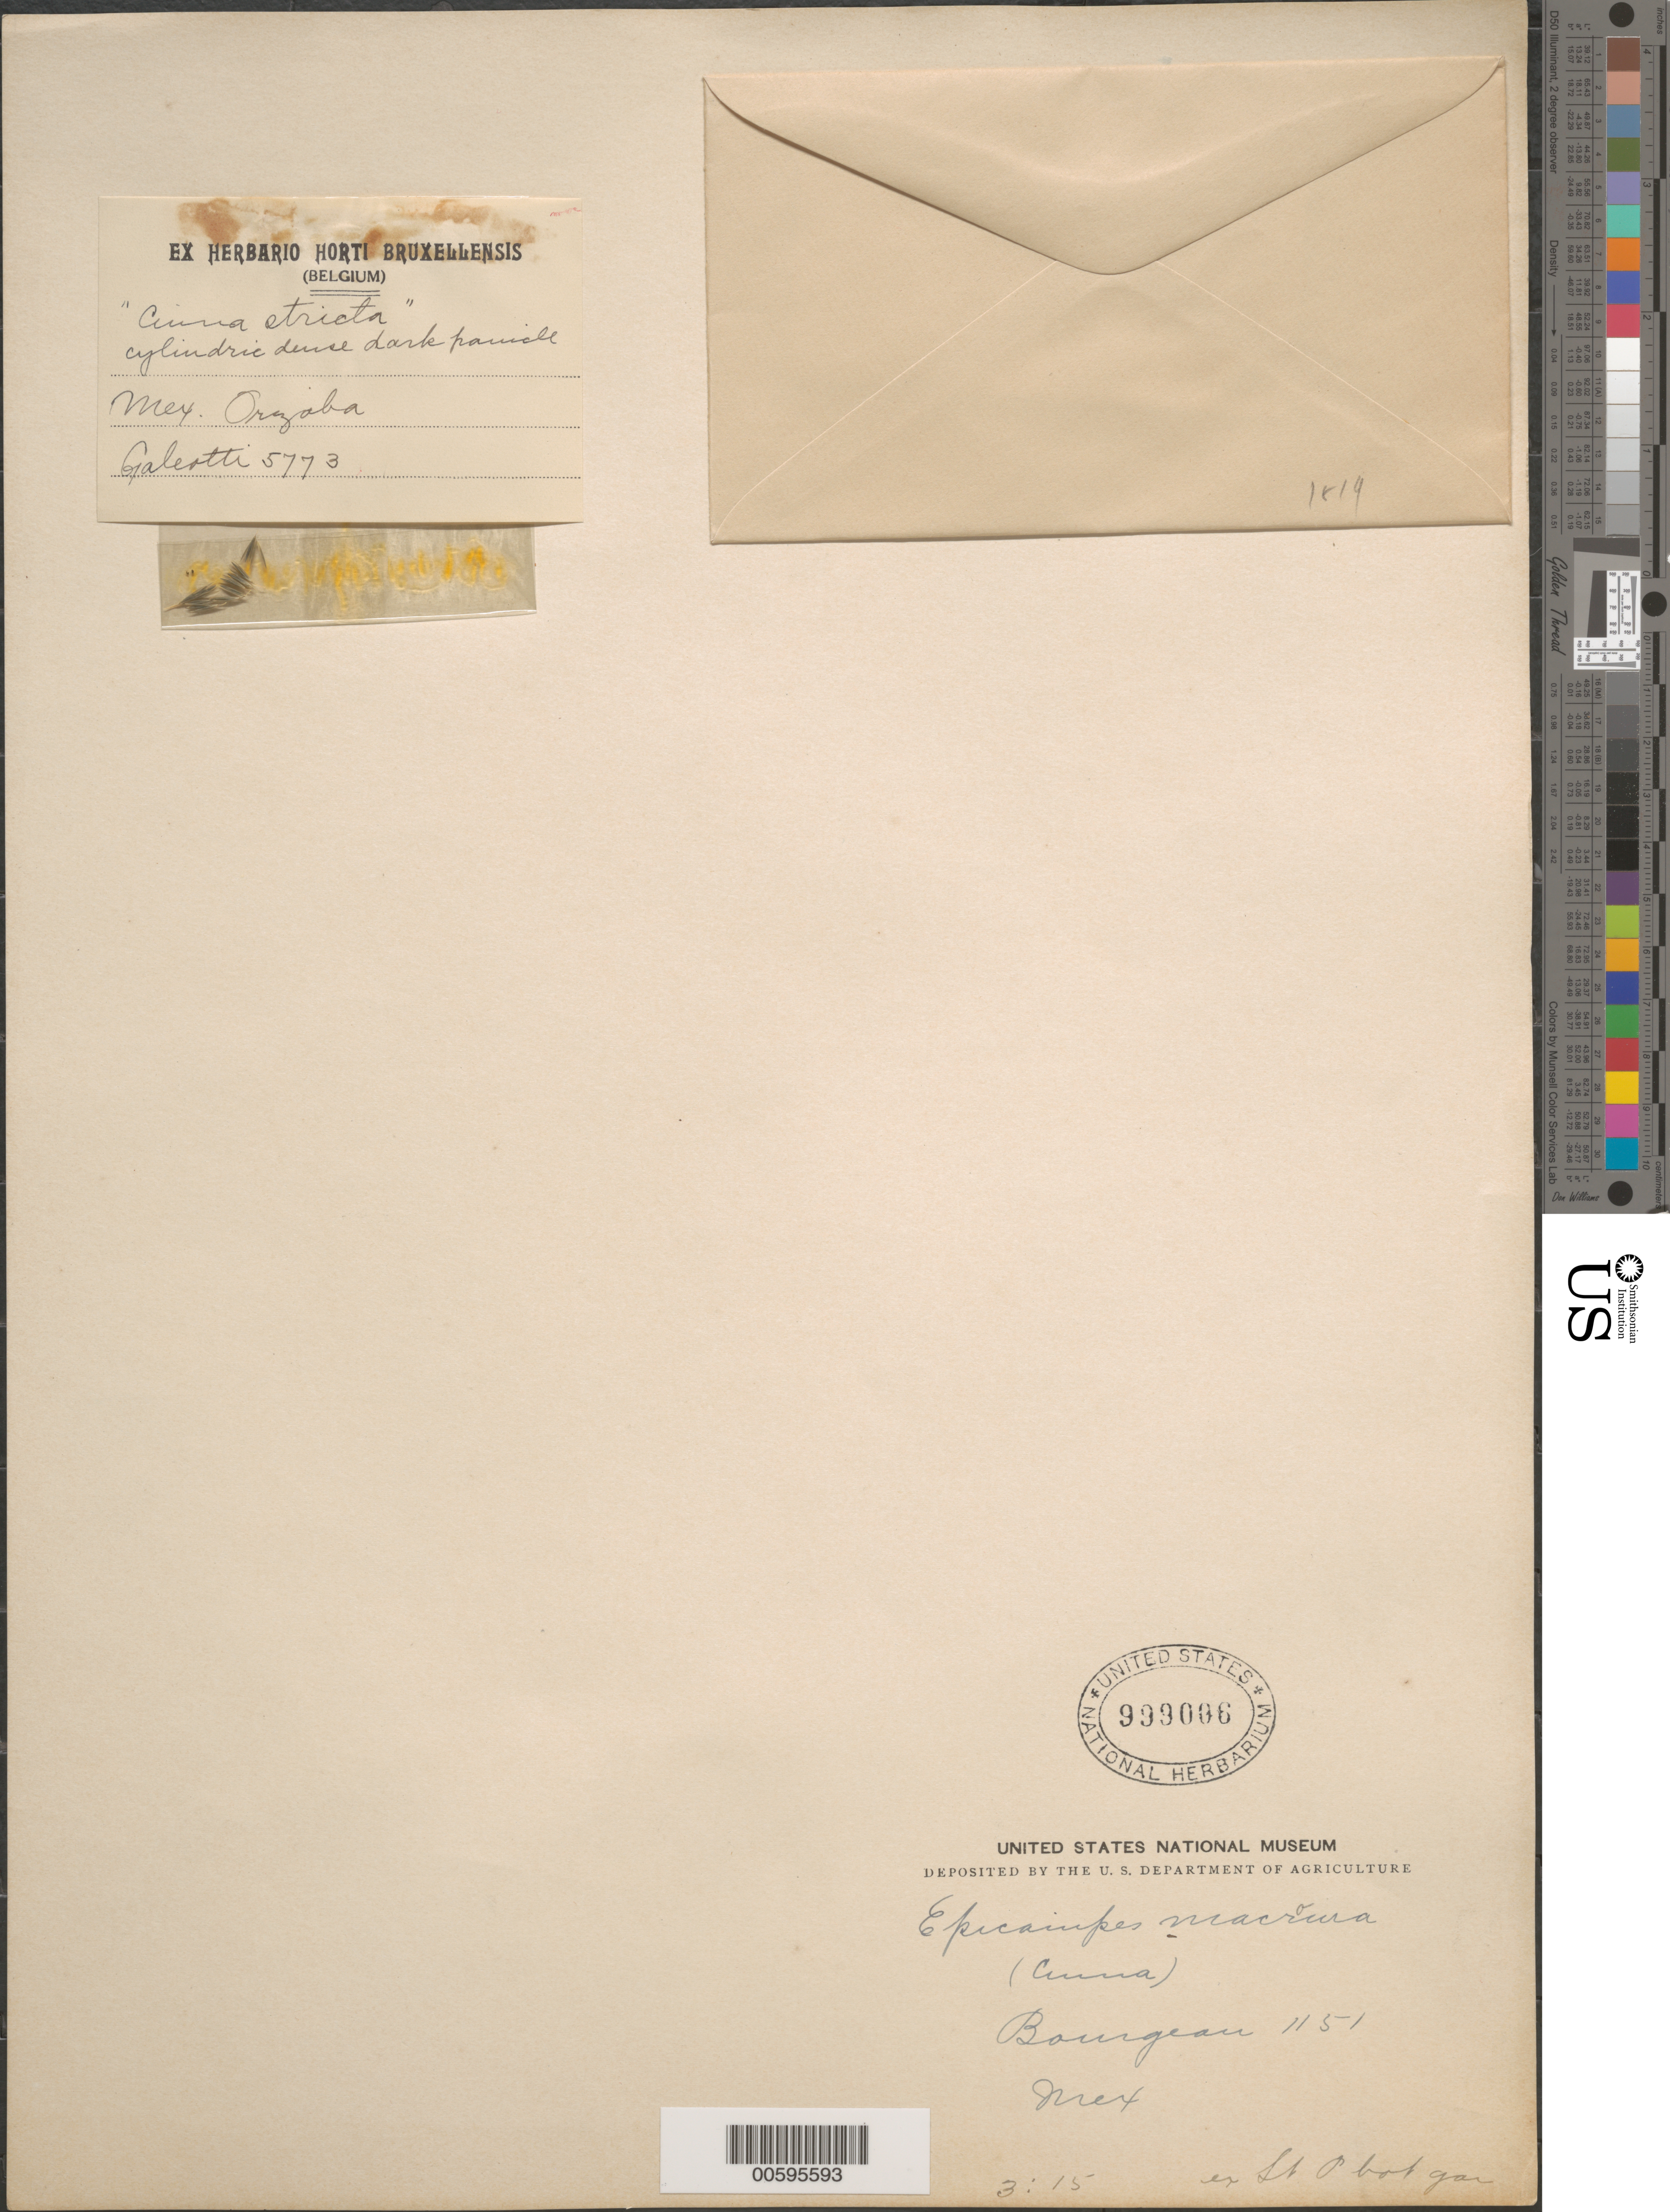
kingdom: Plantae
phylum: Tracheophyta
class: Liliopsida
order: Poales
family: Poaceae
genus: Muhlenbergia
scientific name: Muhlenbergia nigra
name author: Hitchc.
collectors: -. Bourgeau & H. G. Galeotti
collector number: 1151; 5773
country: Mexico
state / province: Veracruz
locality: Orizaba.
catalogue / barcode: US 999006